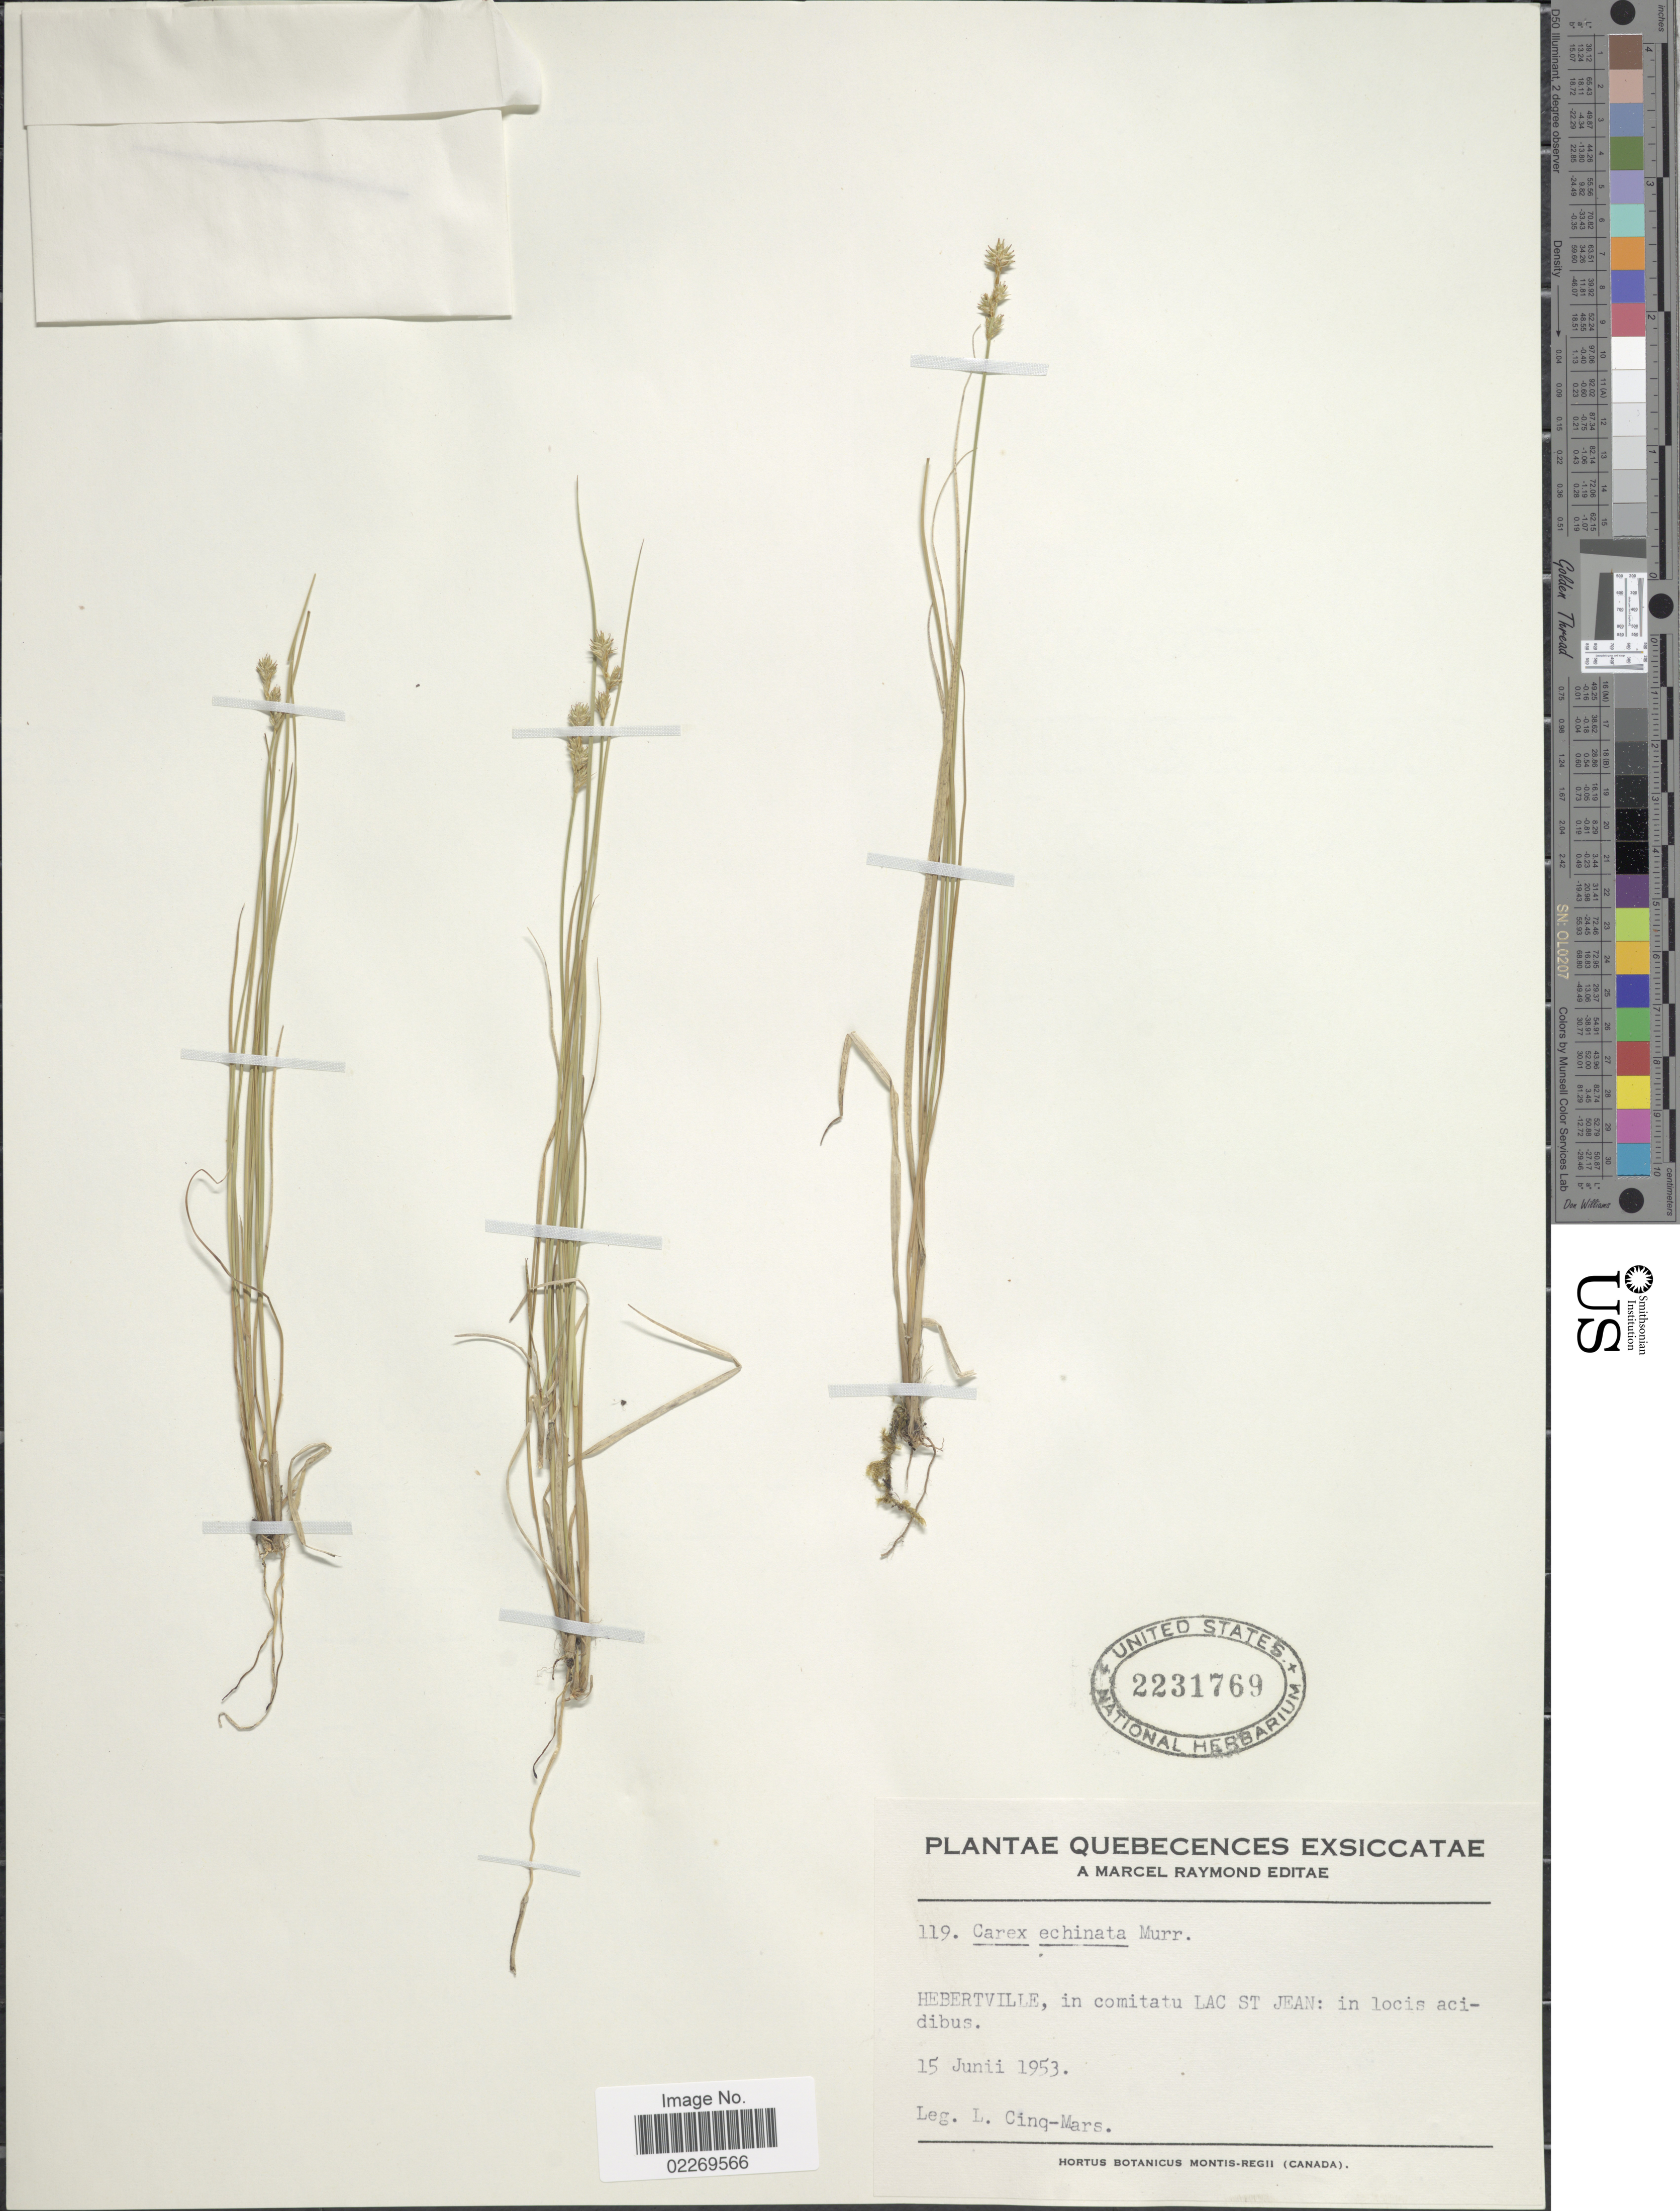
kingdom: Plantae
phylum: Tracheophyta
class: Liliopsida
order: Poales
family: Cyperaceae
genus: Carex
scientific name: Carex echinata subsp. echinata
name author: Murray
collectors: L. Cinq-Mars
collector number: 119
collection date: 1953-06-15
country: Canada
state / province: Quebec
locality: Hebertville, in comitatu Lac St Jean; in locis acidibus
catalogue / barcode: US 223769